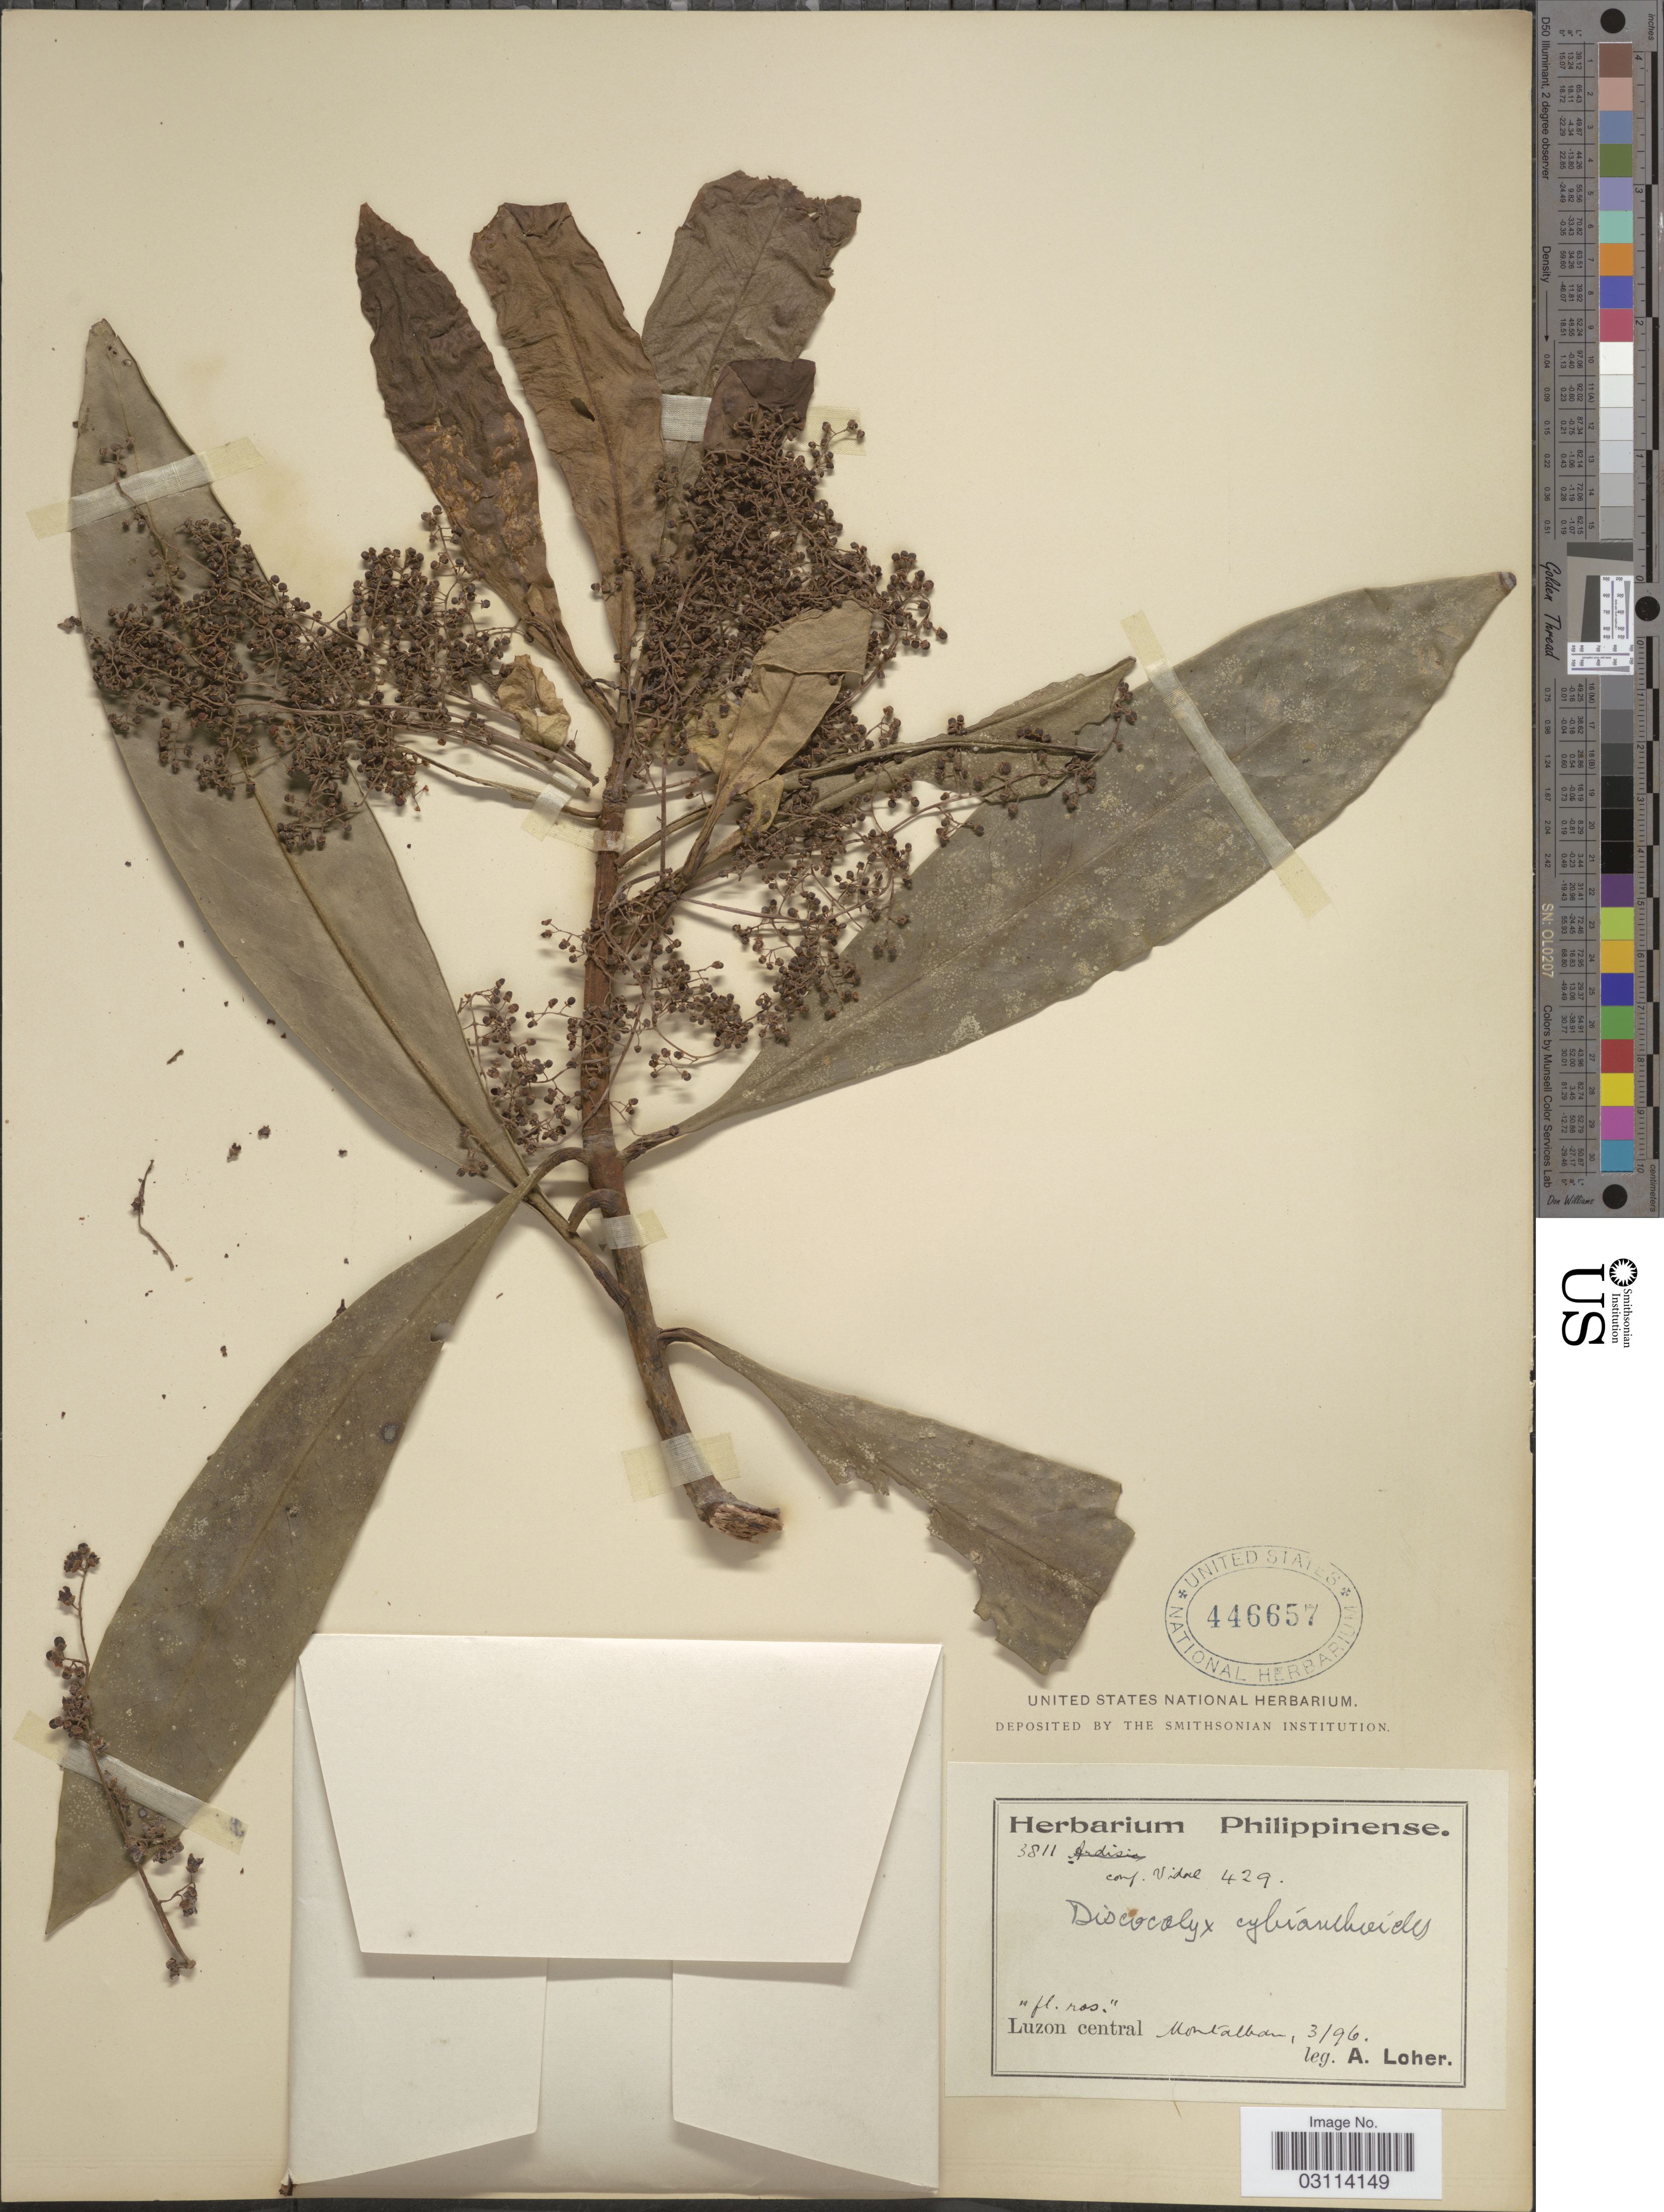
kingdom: Plantae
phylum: Tracheophyta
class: Magnoliopsida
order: Ericales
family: Primulaceae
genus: Discocalyx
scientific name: Discocalyx cybianthoides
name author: (A. DC.) Mez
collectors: A. Loher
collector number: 3811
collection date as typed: Transcribed d/m/y: /3/96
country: Philippines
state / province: Central Luzon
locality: Luzon central.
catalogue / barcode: US 446657